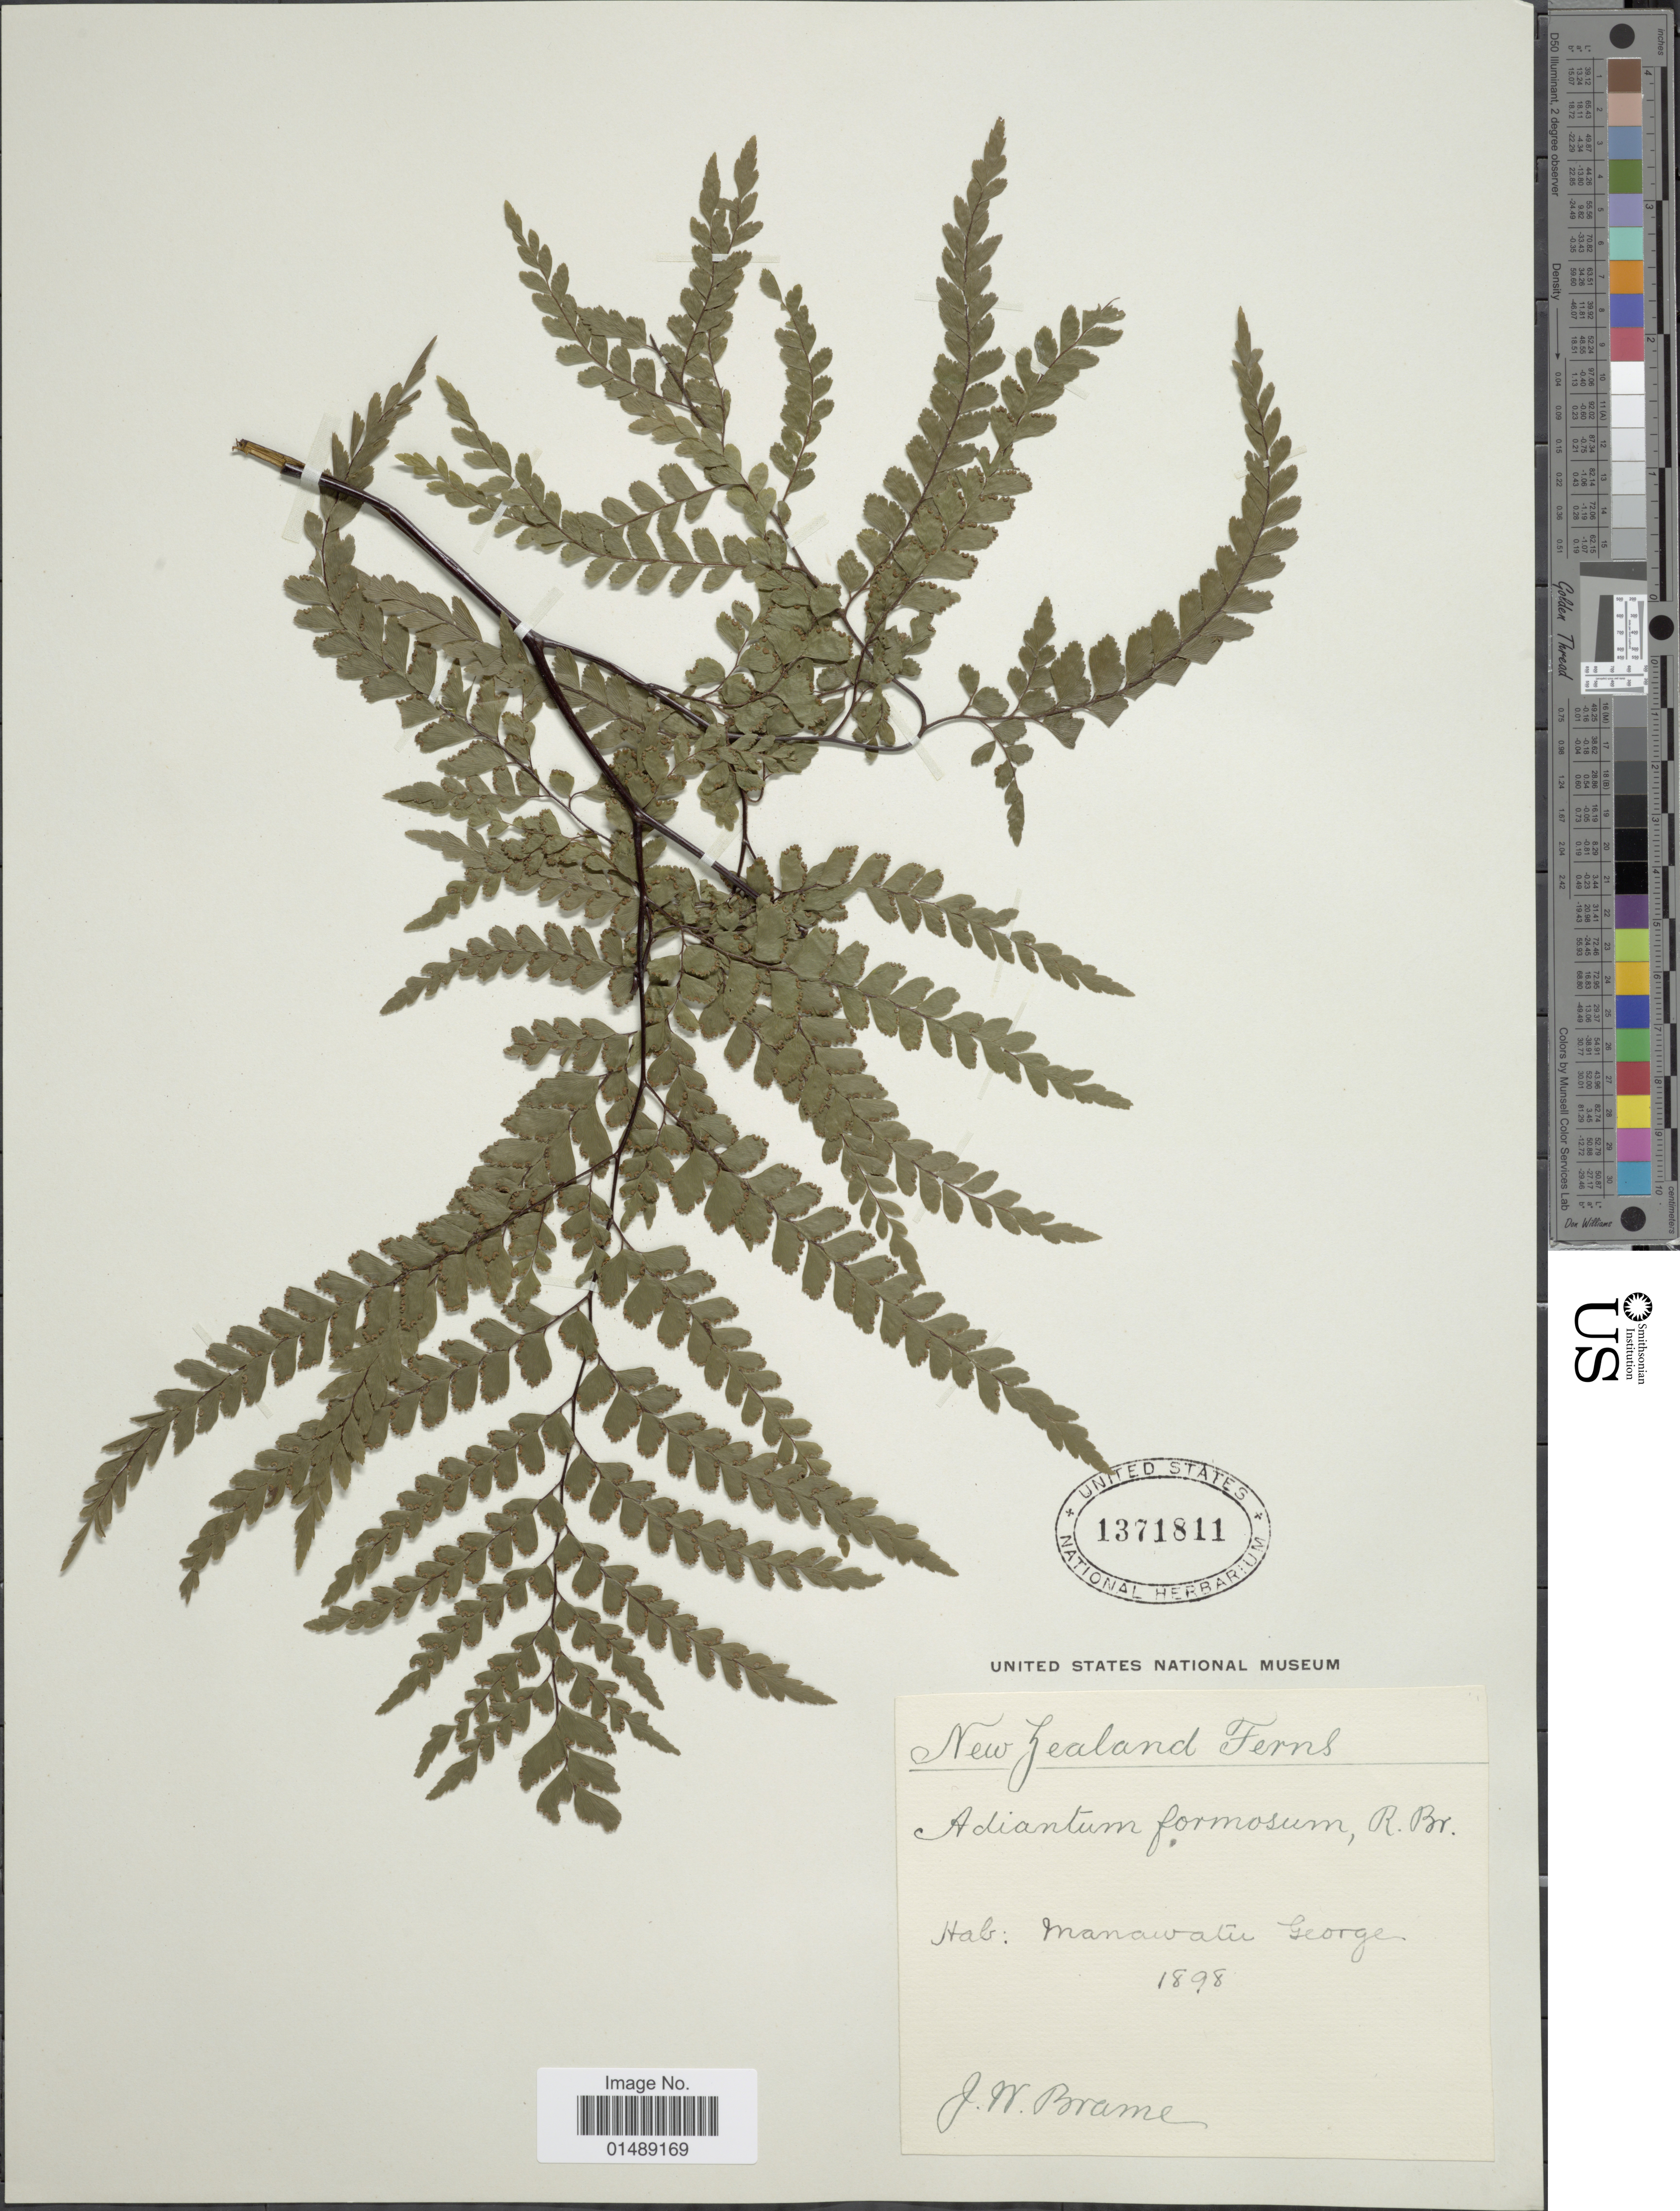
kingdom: Plantae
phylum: Tracheophyta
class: Polypodiopsida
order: Polypodiales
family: Pteridaceae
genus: Adiantum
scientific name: Adiantum formosum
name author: R. Br.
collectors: J. Brame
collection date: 1898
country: New Zealand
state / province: Manawatu-Wanganui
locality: New Zealand Ferns, Manawatu George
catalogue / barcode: US 1371811